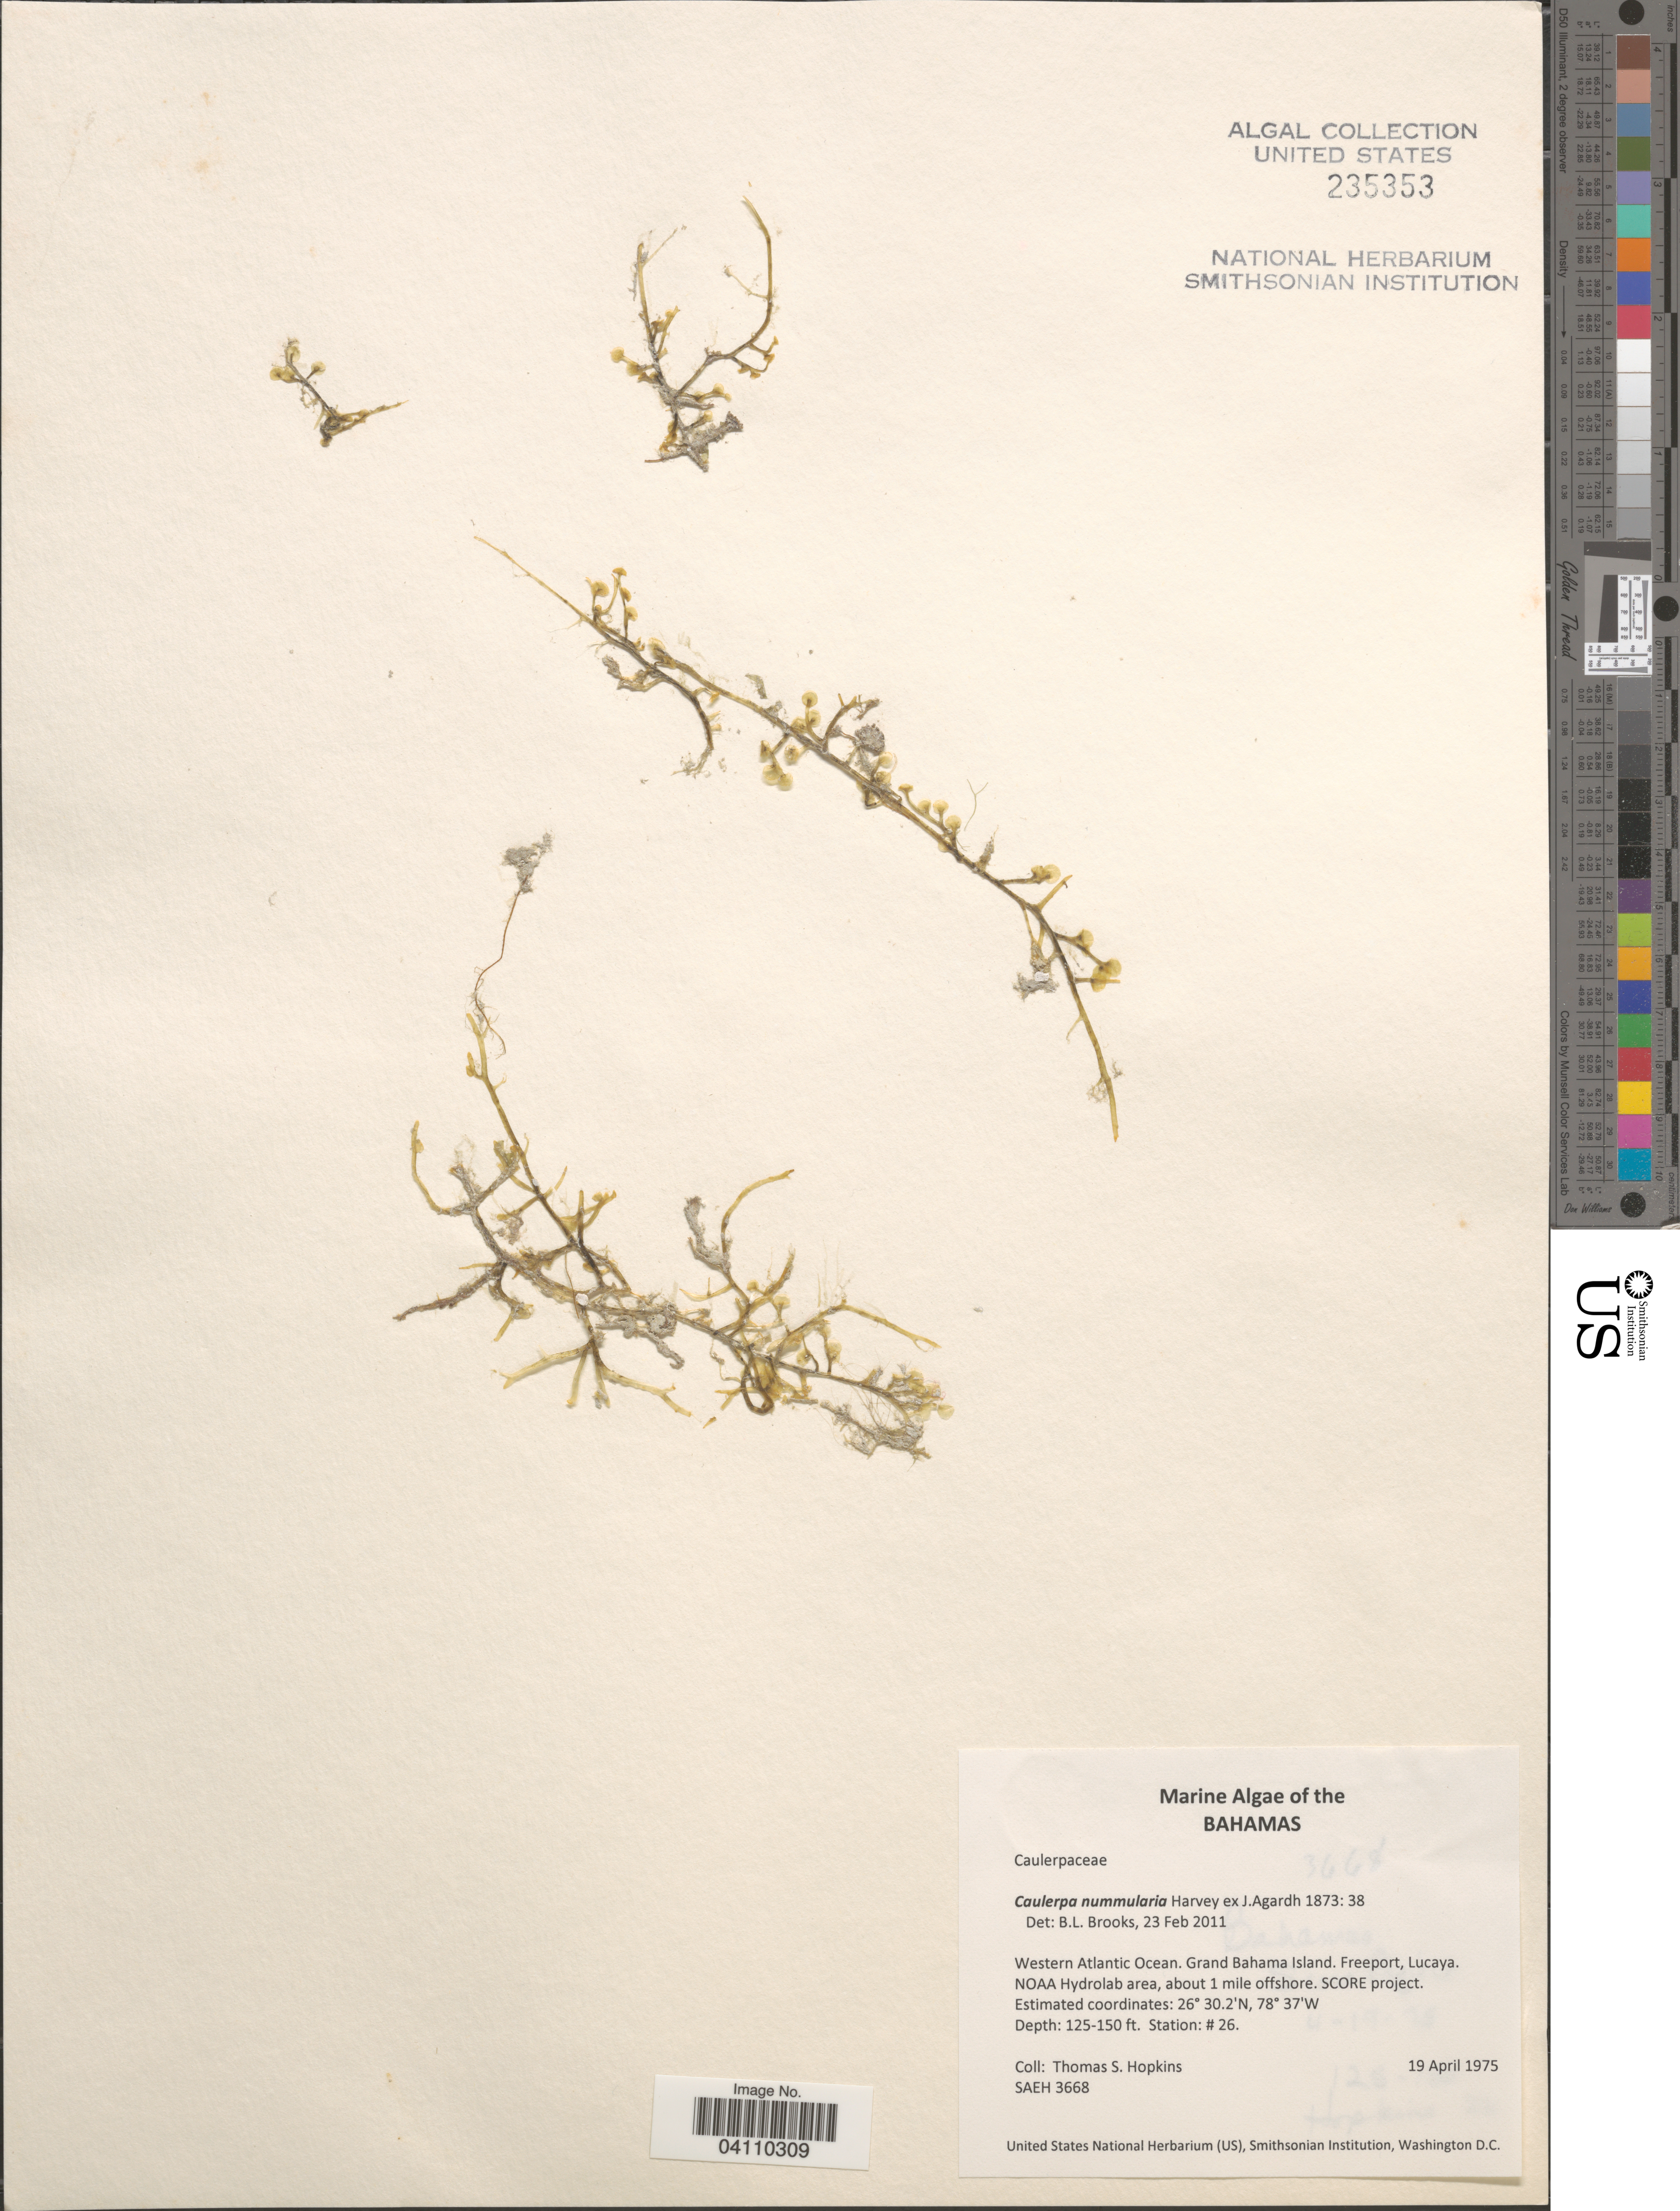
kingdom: Plantae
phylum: Chlorophyta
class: Ulvophyceae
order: Bryopsidales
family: Caulerpaceae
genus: Caulerpa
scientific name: Caulerpa nummularia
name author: Harv. ex J. Agardh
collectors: T. Hopkins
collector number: SAEH3668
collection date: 1975-04-19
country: Bahamas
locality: Western Atlantic Ocean. Grand Bahama Island. Freeport, Lucaya. NOAA Hydrolab area, about 1 mile offshore. SCORE project. Station: # 26.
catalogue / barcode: US 235353